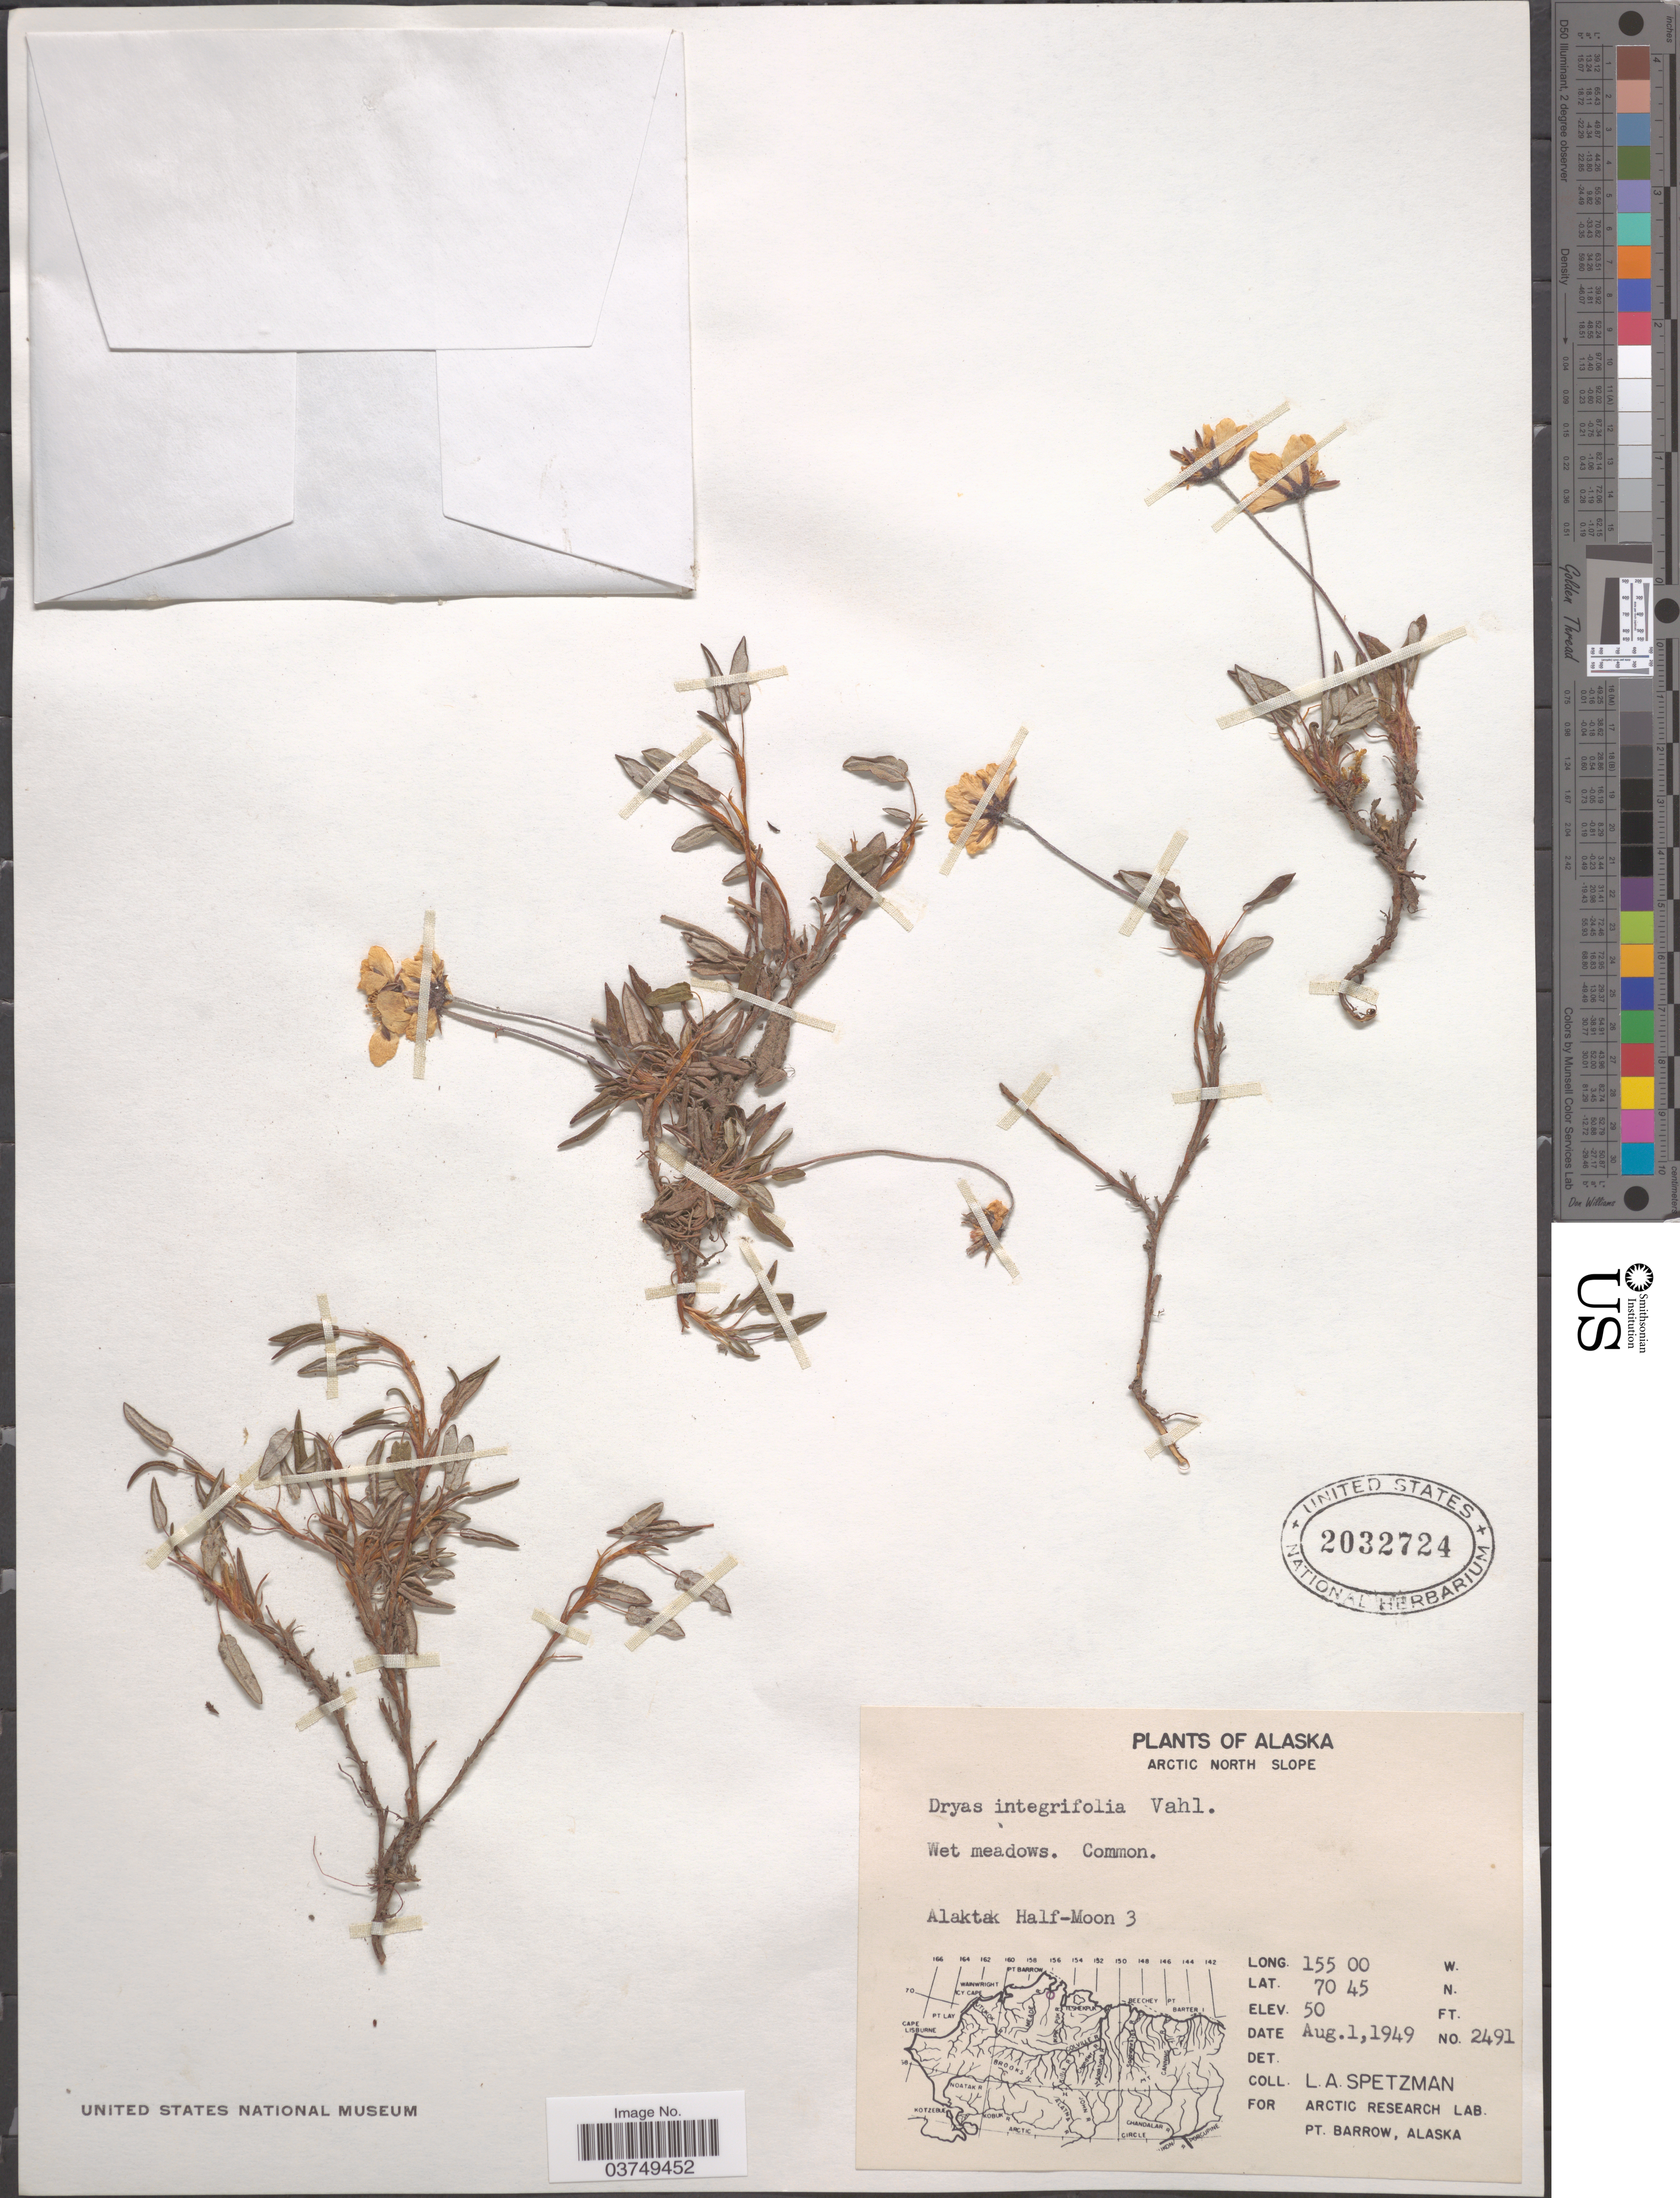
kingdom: Plantae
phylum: Tracheophyta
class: Magnoliopsida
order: Rosales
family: Rosaceae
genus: Dryas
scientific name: Dryas integrifolia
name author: Vahl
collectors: L. Spetzman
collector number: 2491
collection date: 1949-08-01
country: United States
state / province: Alaska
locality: Arctic North Slope. Alaktak Half-Moon 3.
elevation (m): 15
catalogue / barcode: US 2032724